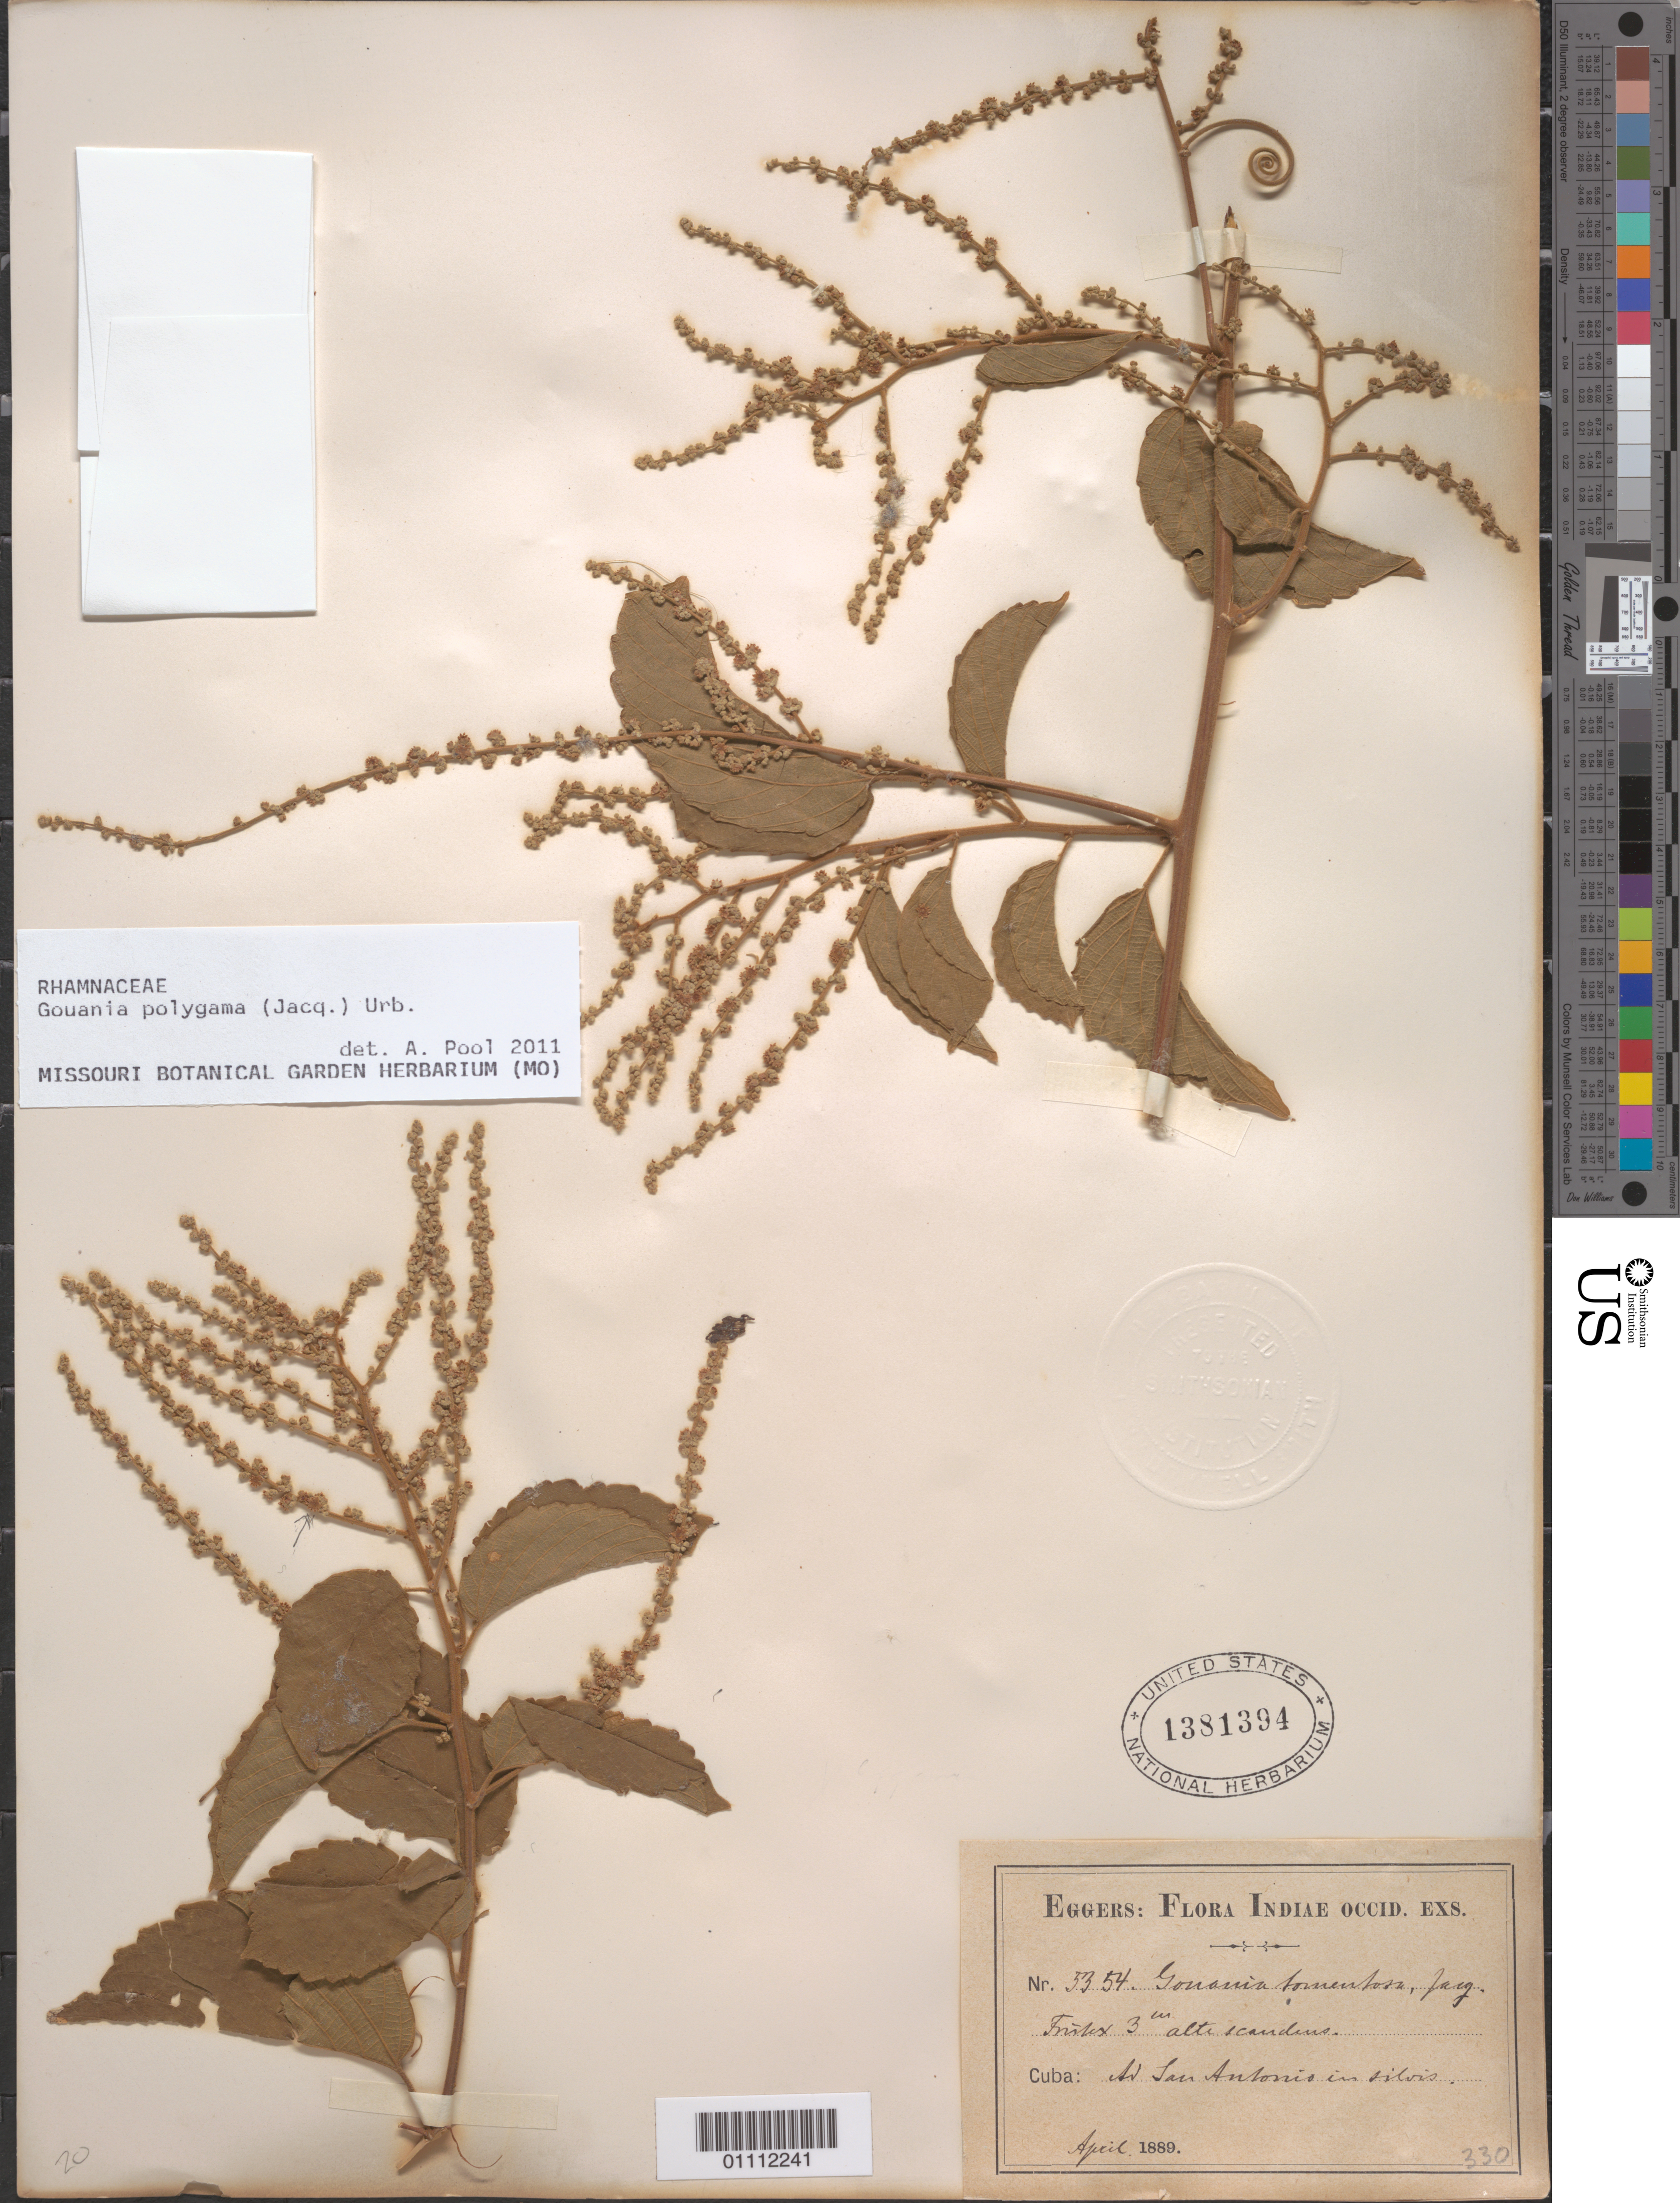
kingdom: Plantae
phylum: Tracheophyta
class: Magnoliopsida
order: Rosales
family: Rhamnaceae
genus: Gouania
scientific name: Gouania polygama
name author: (Jacq.) Urb.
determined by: Pool, A., (MO), Missouri Botanical Garden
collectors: H. F. A. von Eggers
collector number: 5354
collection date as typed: Apr 1889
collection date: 1889-04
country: Cuba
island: Cuba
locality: San Antonio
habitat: In silvis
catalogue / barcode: US 1381394